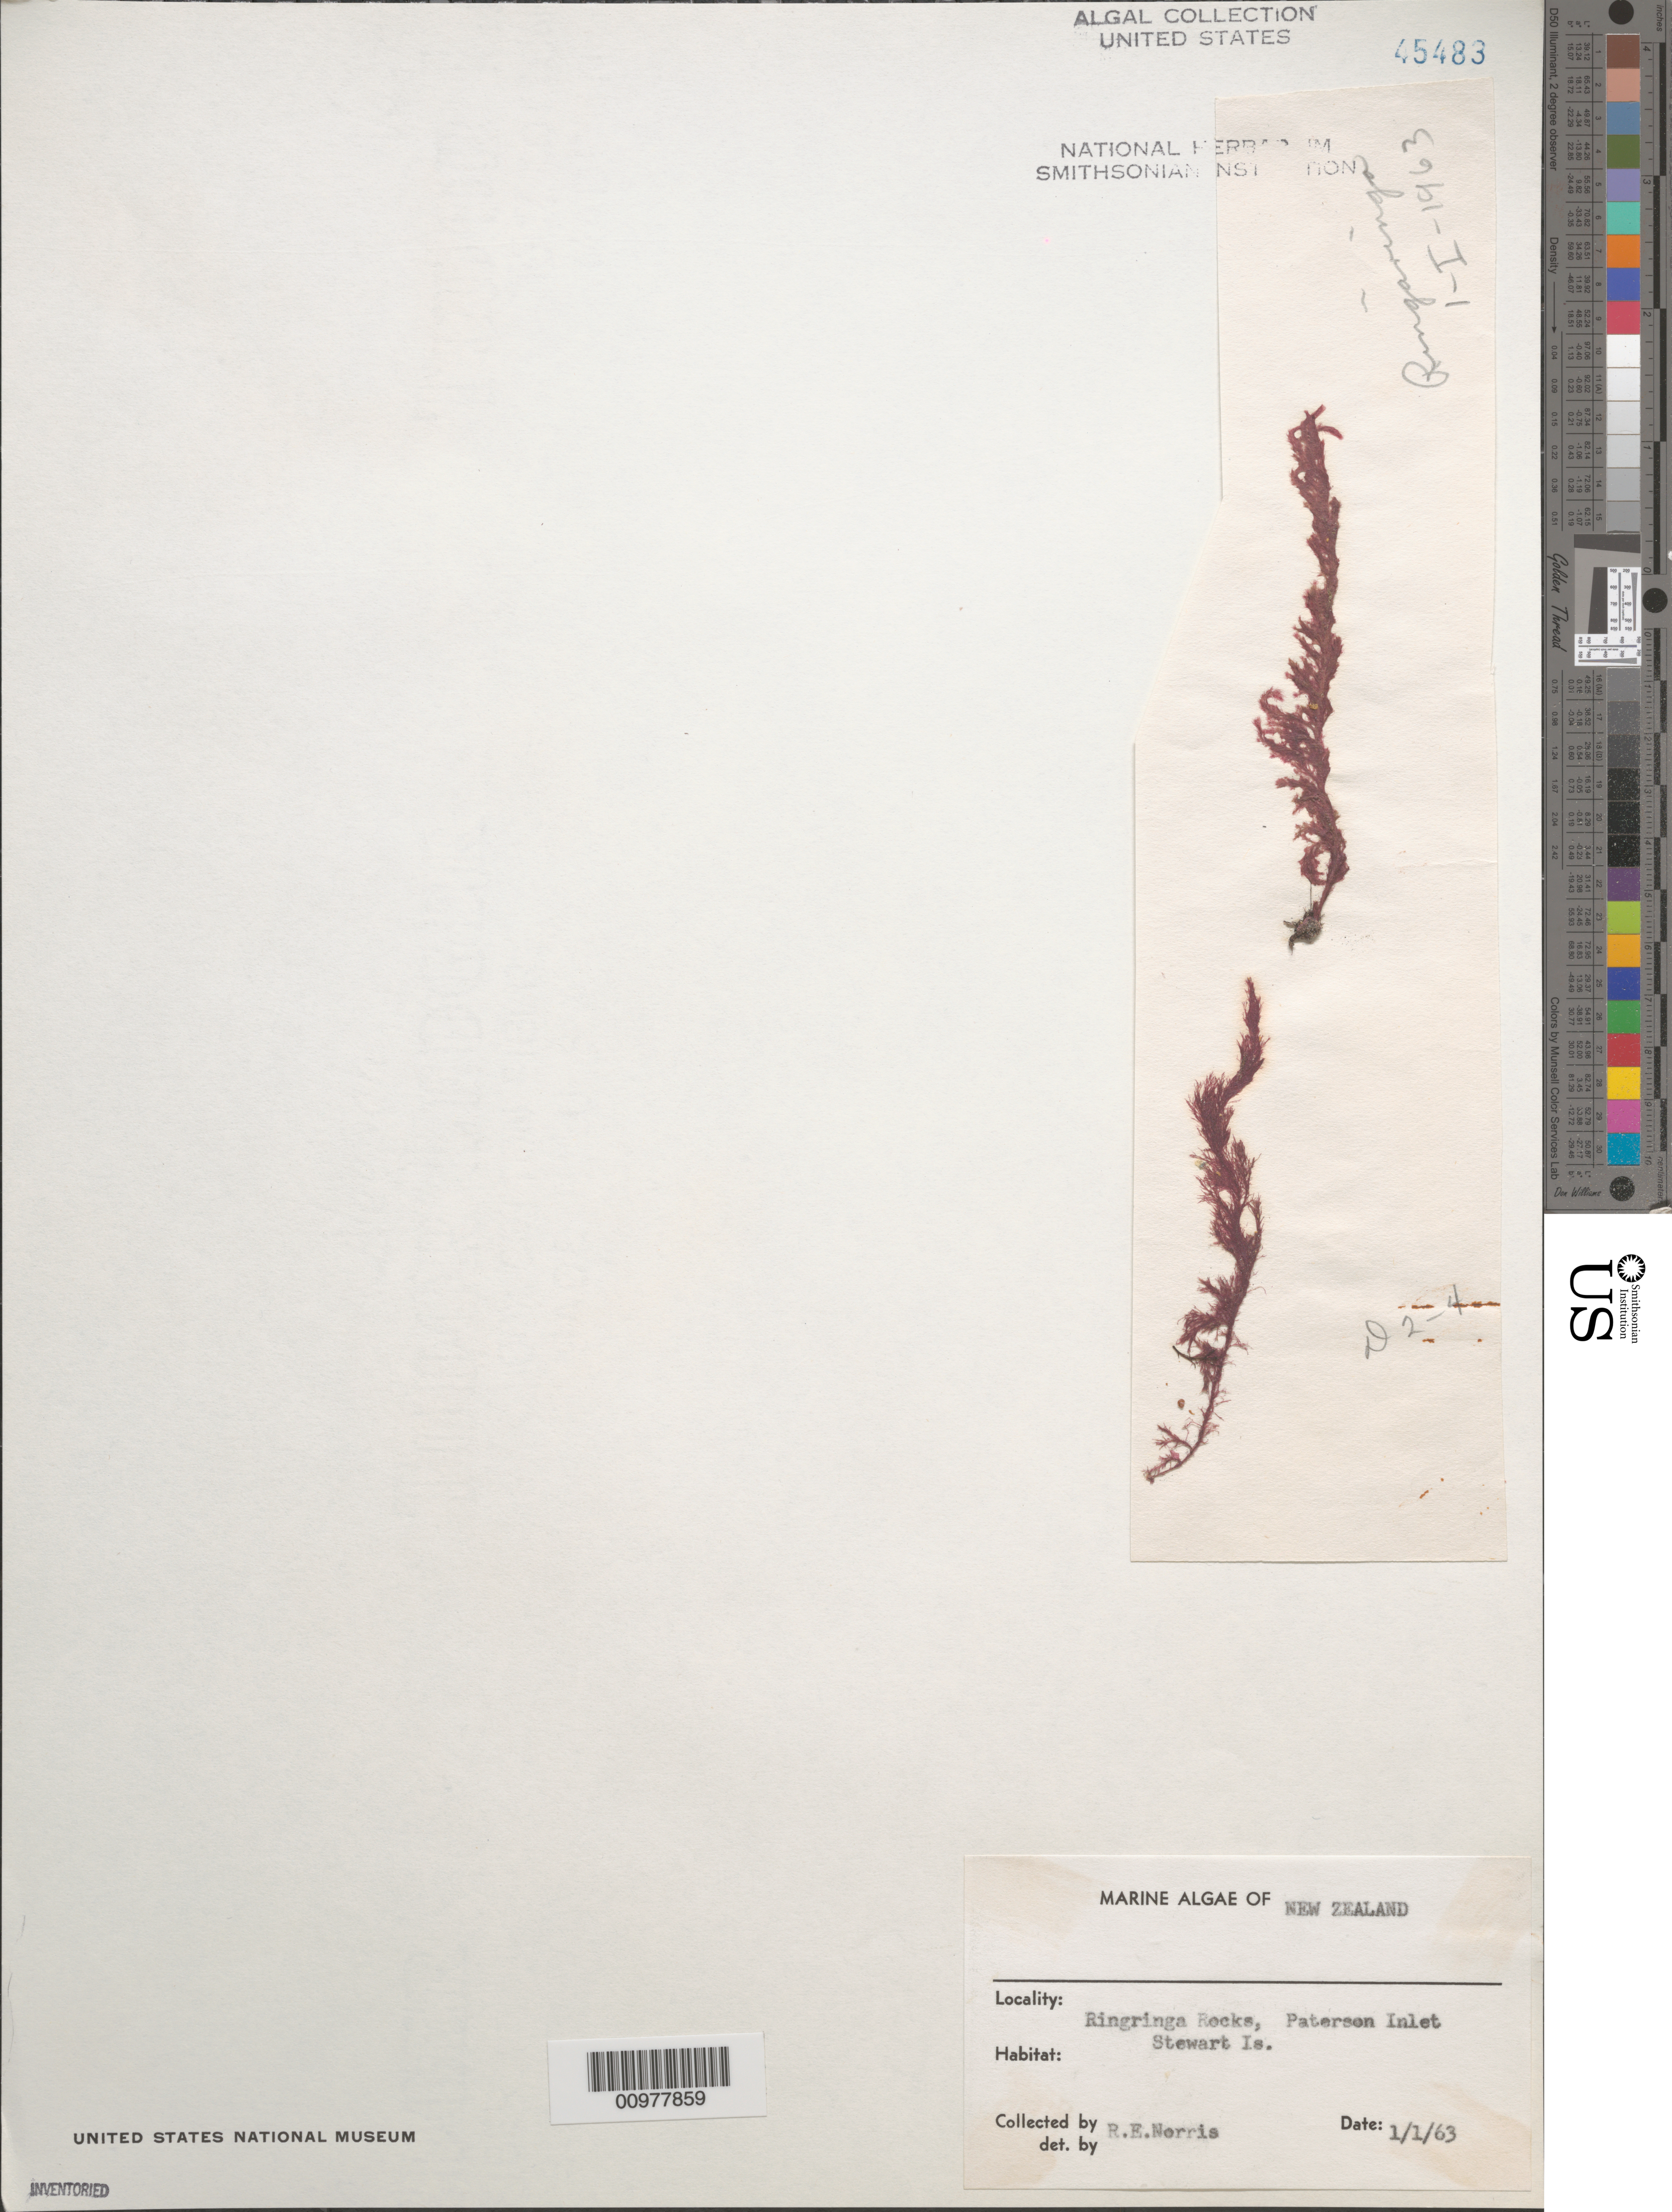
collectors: R. E. Norris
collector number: D2-4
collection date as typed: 01 Jan 1963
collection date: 1963-01-01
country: New Zealand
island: Stewart Island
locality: Ringaringa Rocks, Paterson Inlet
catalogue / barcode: US 45483